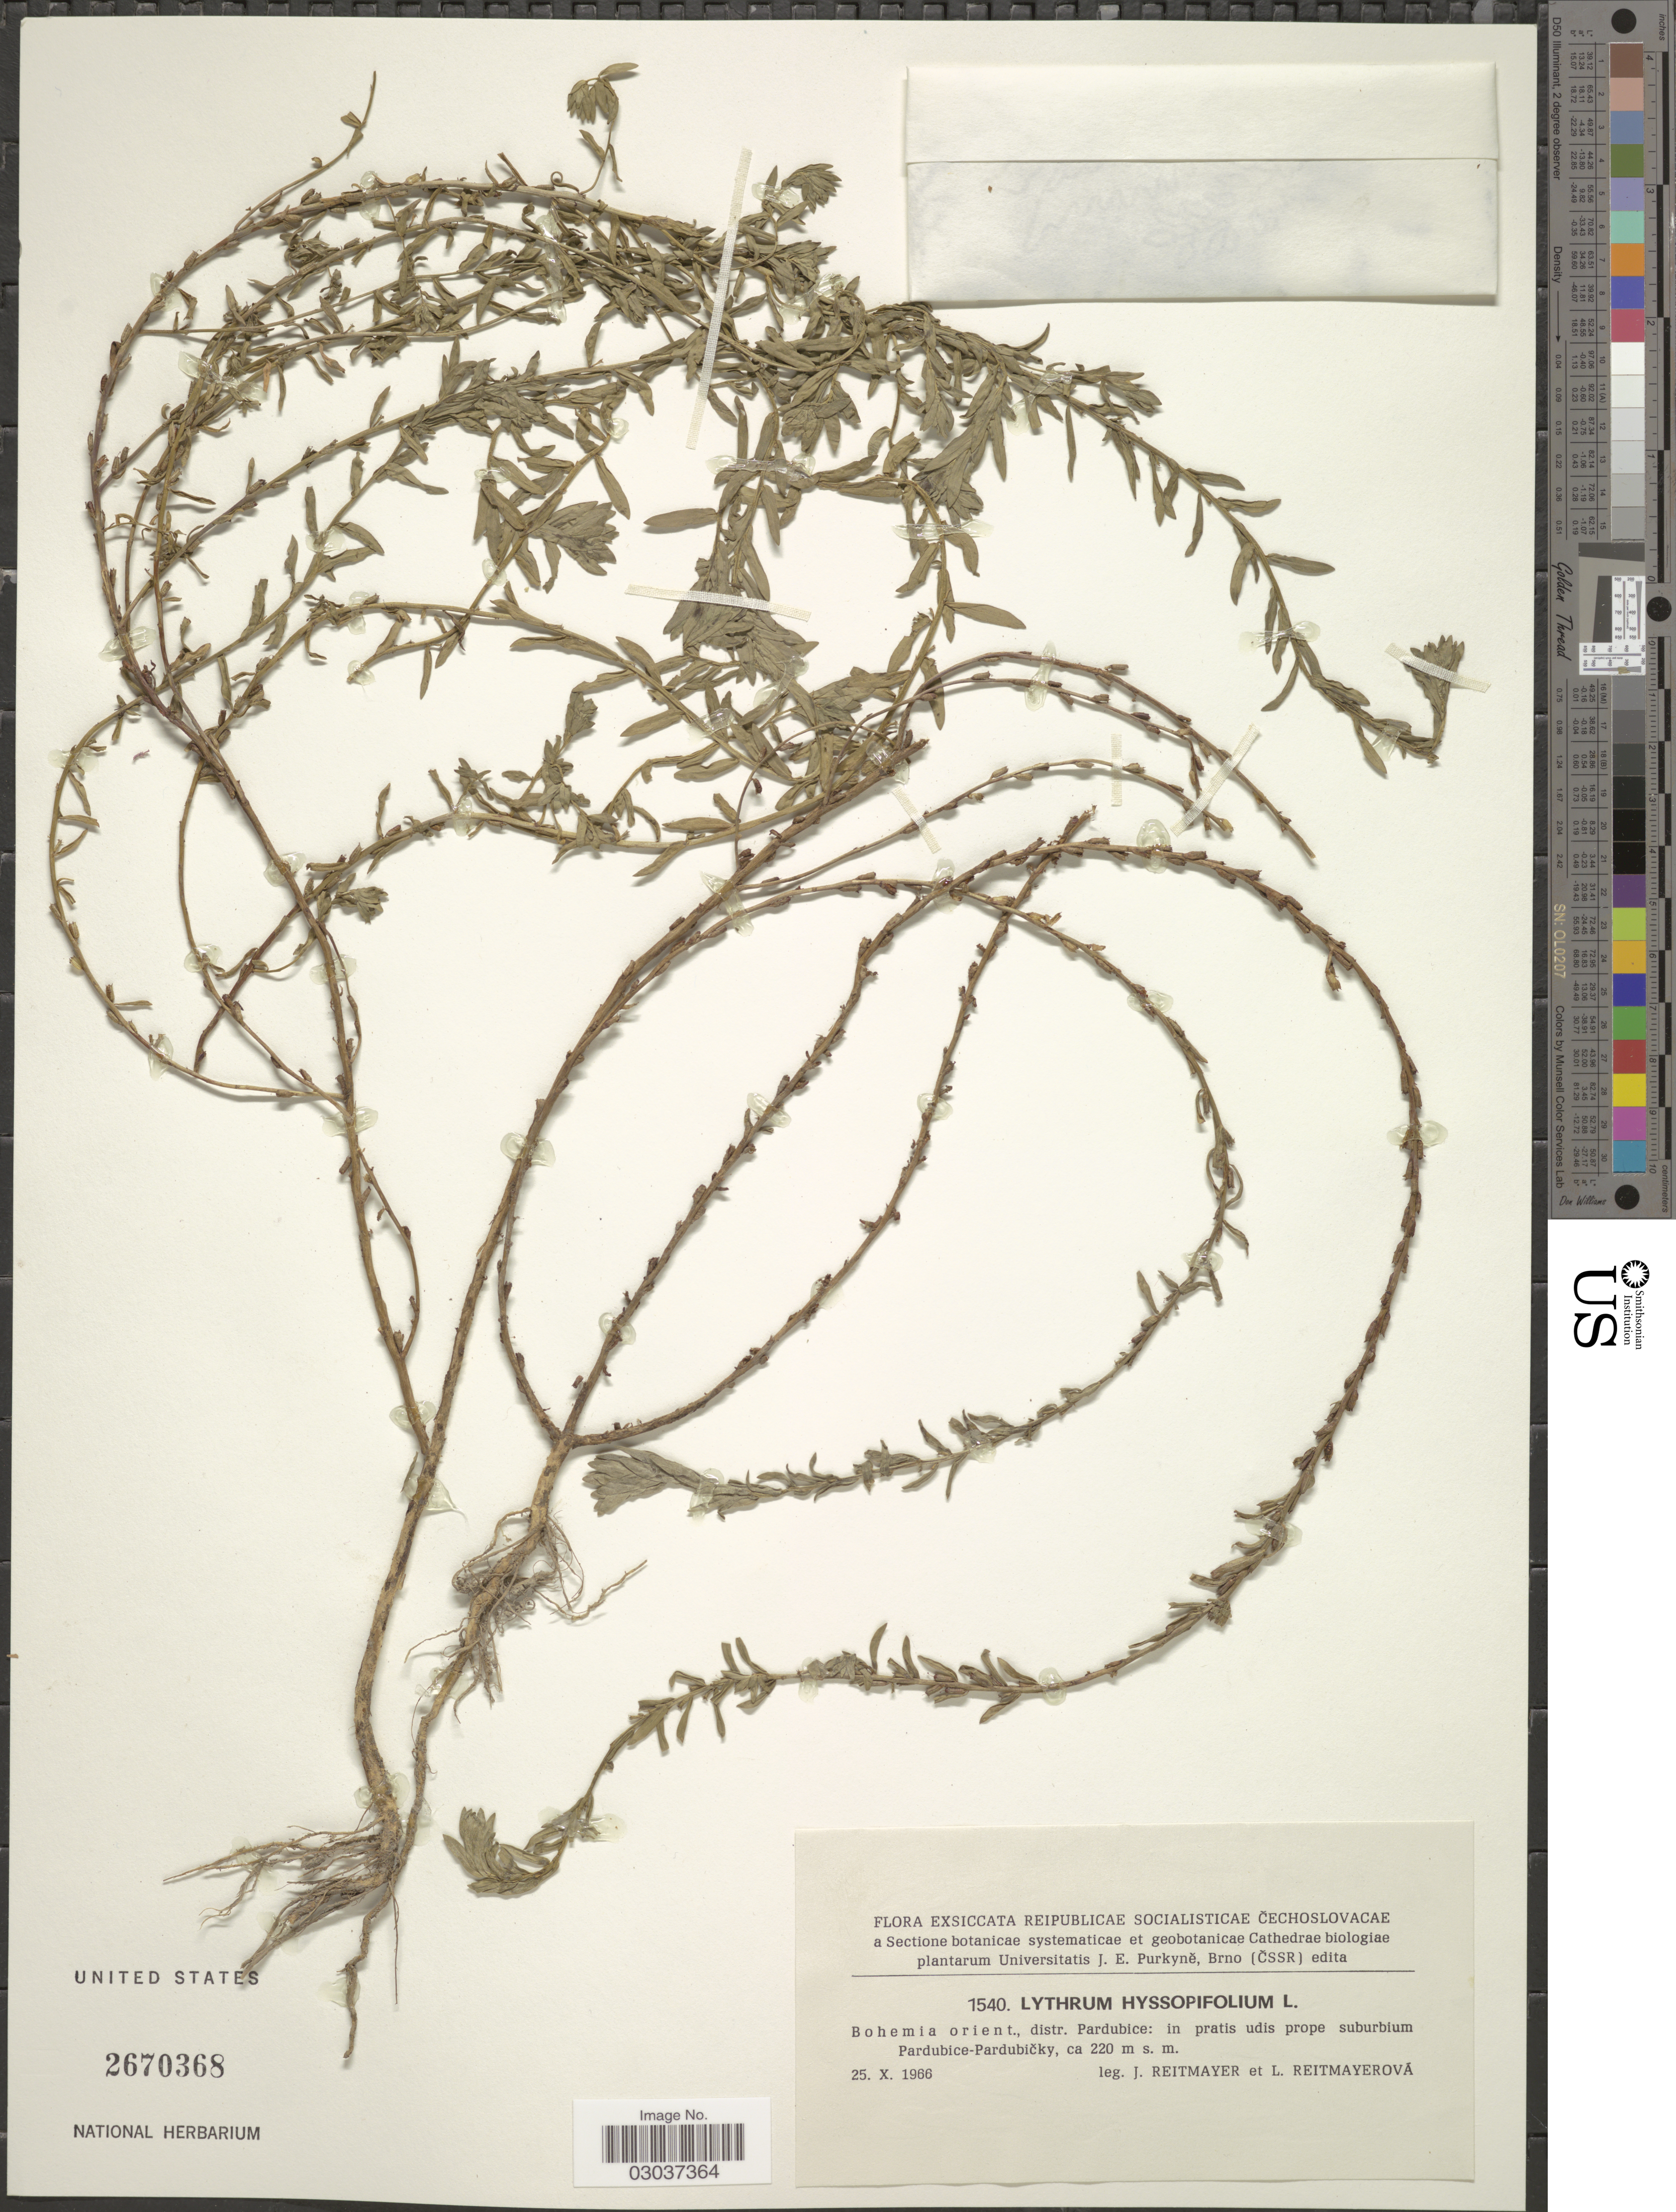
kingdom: Plantae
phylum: Tracheophyta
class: Magnoliopsida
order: Myrtales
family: Lythraceae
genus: Lythrum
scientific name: Lythrum hyssopifolia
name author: L.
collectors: J. Reitmayer & L. Reitmayerová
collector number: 1540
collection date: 1966-10-25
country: Czechia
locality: Reipublicae Socialisticae Cechoslovacae. Bohemia orient., distr. Pardubice: in pratis udis prope suburbium Pardubice-Pardubicky.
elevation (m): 220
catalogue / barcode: US 2670368